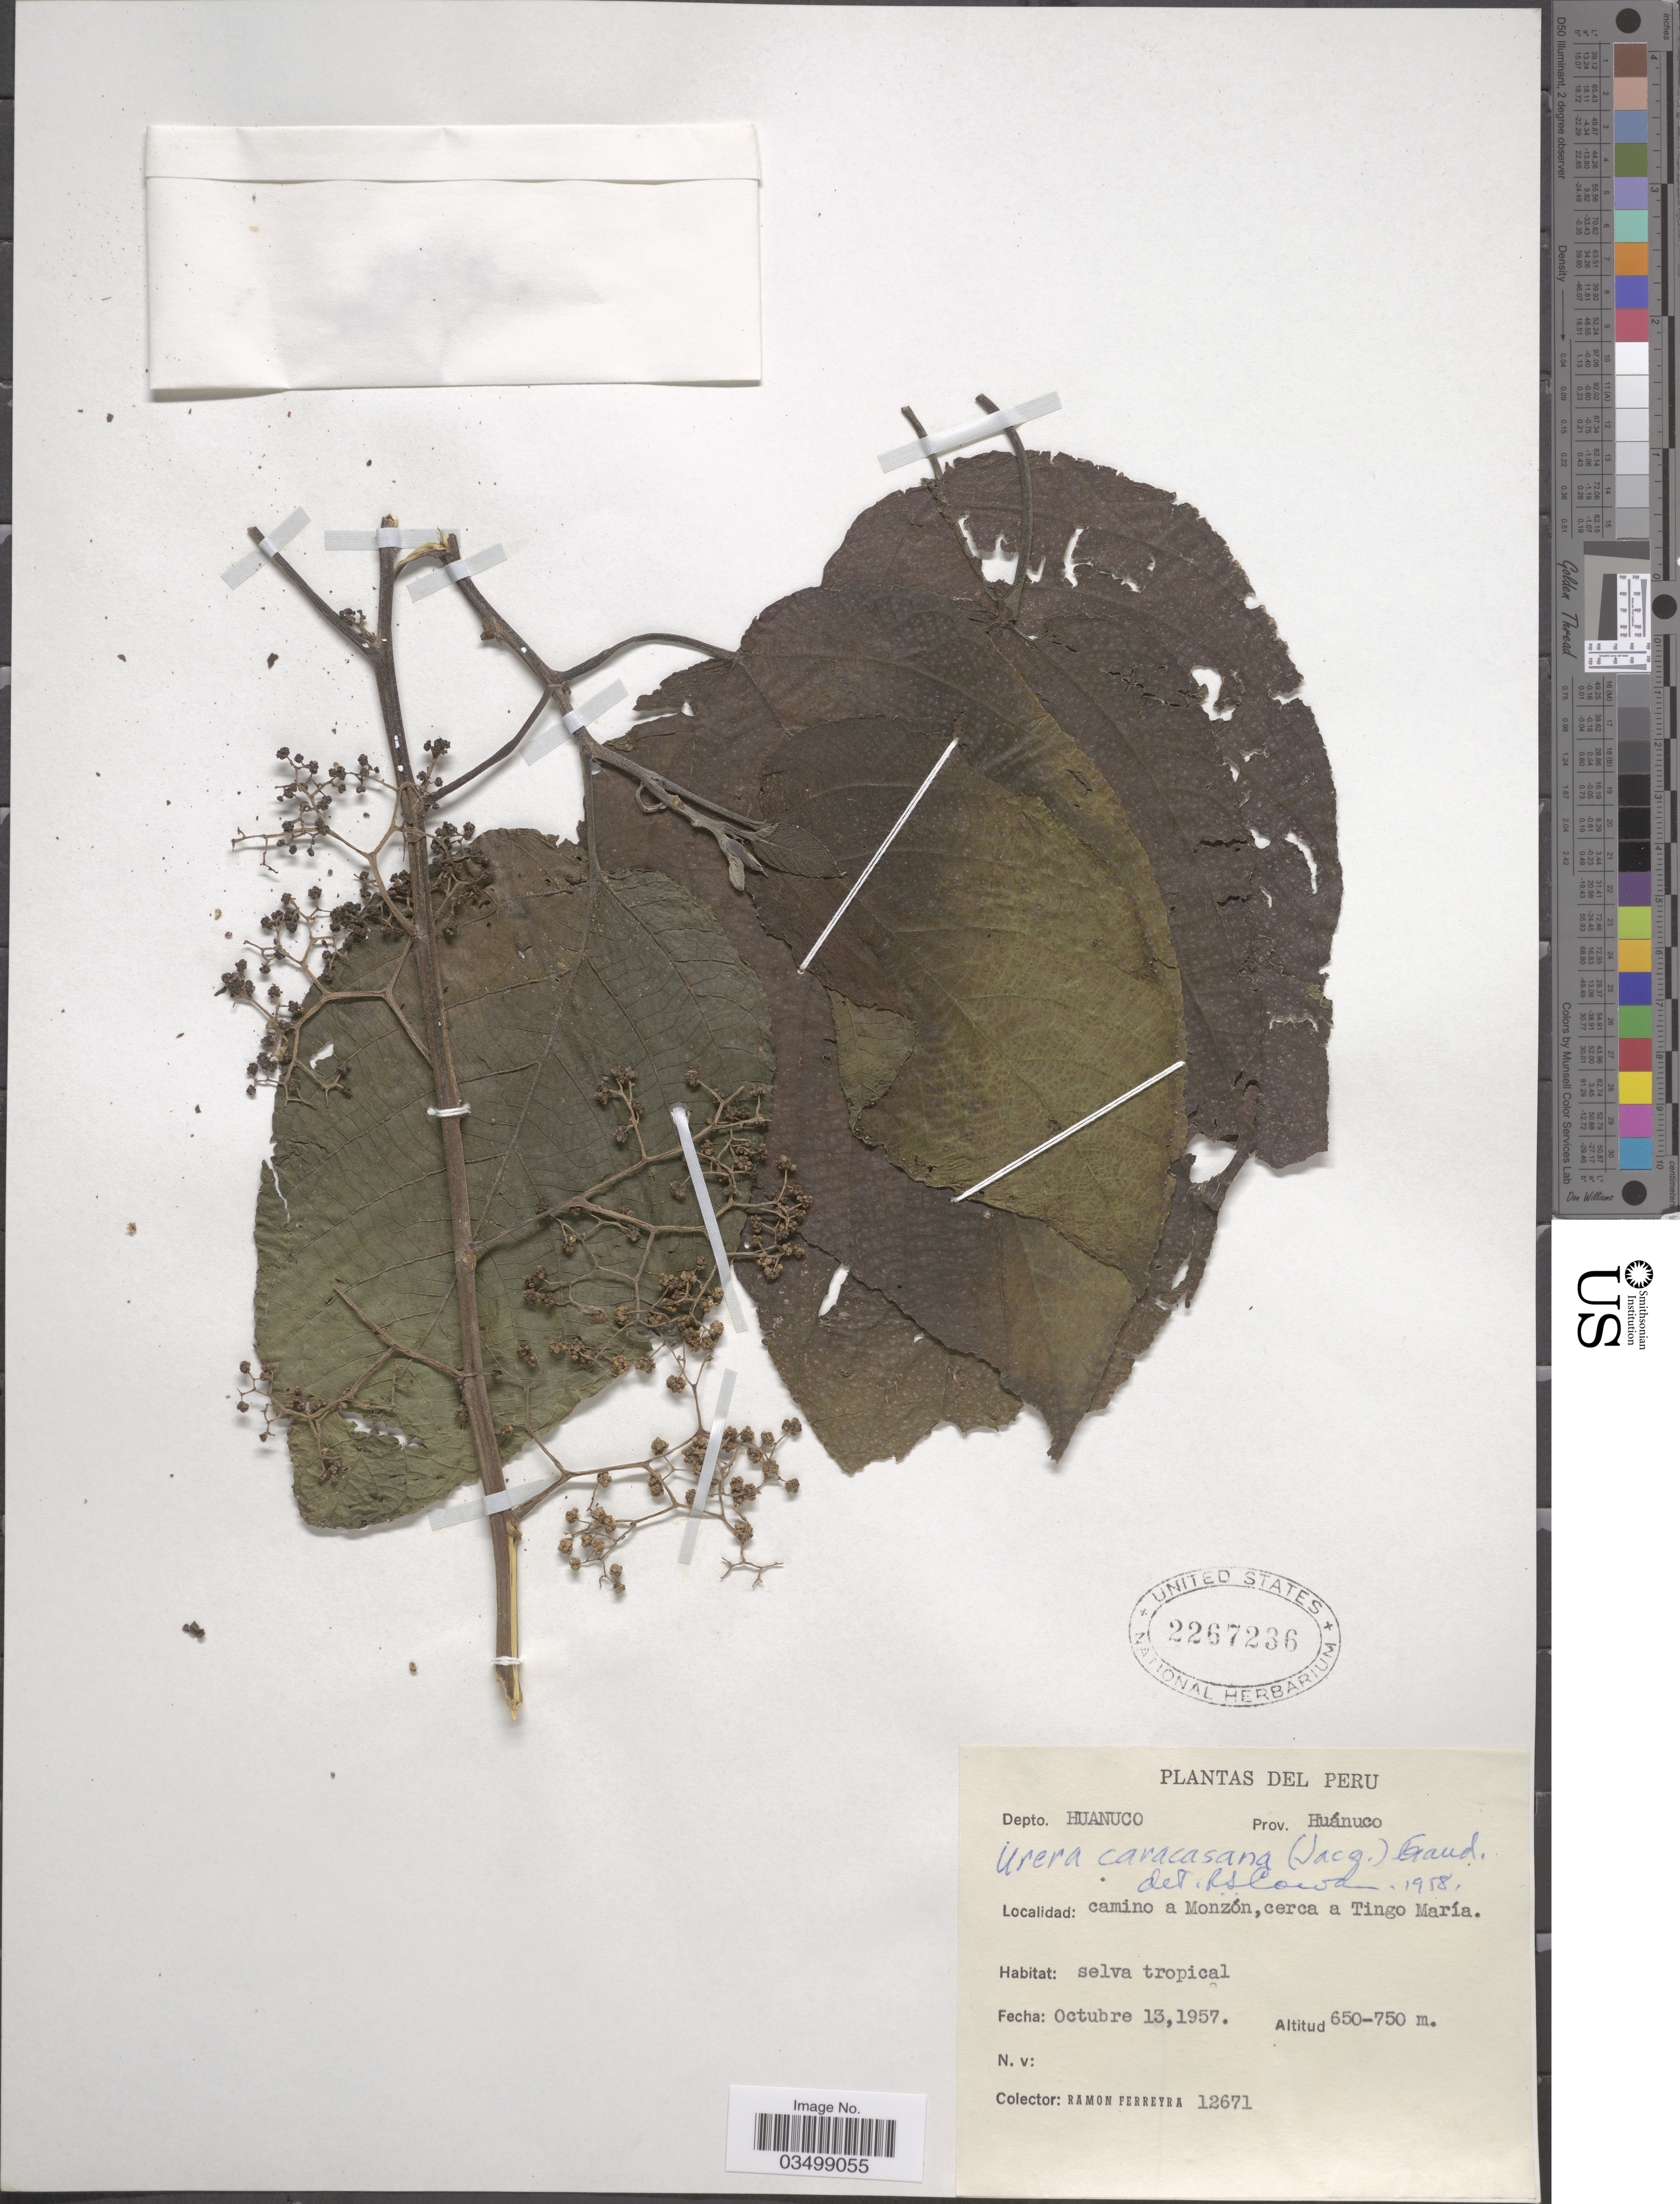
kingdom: Plantae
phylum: Tracheophyta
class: Magnoliopsida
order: Rosales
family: Urticaceae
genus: Urera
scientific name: Urera caracasana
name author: (Jacq.) Gaudich. ex Griseb.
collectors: R. A. Ferreyra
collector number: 12671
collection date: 1957-10-13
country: Peru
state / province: Huánuco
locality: Depto. Huanuco. Camino a Monzón, cerca a Tingo María.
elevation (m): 650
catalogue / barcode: US 2267236